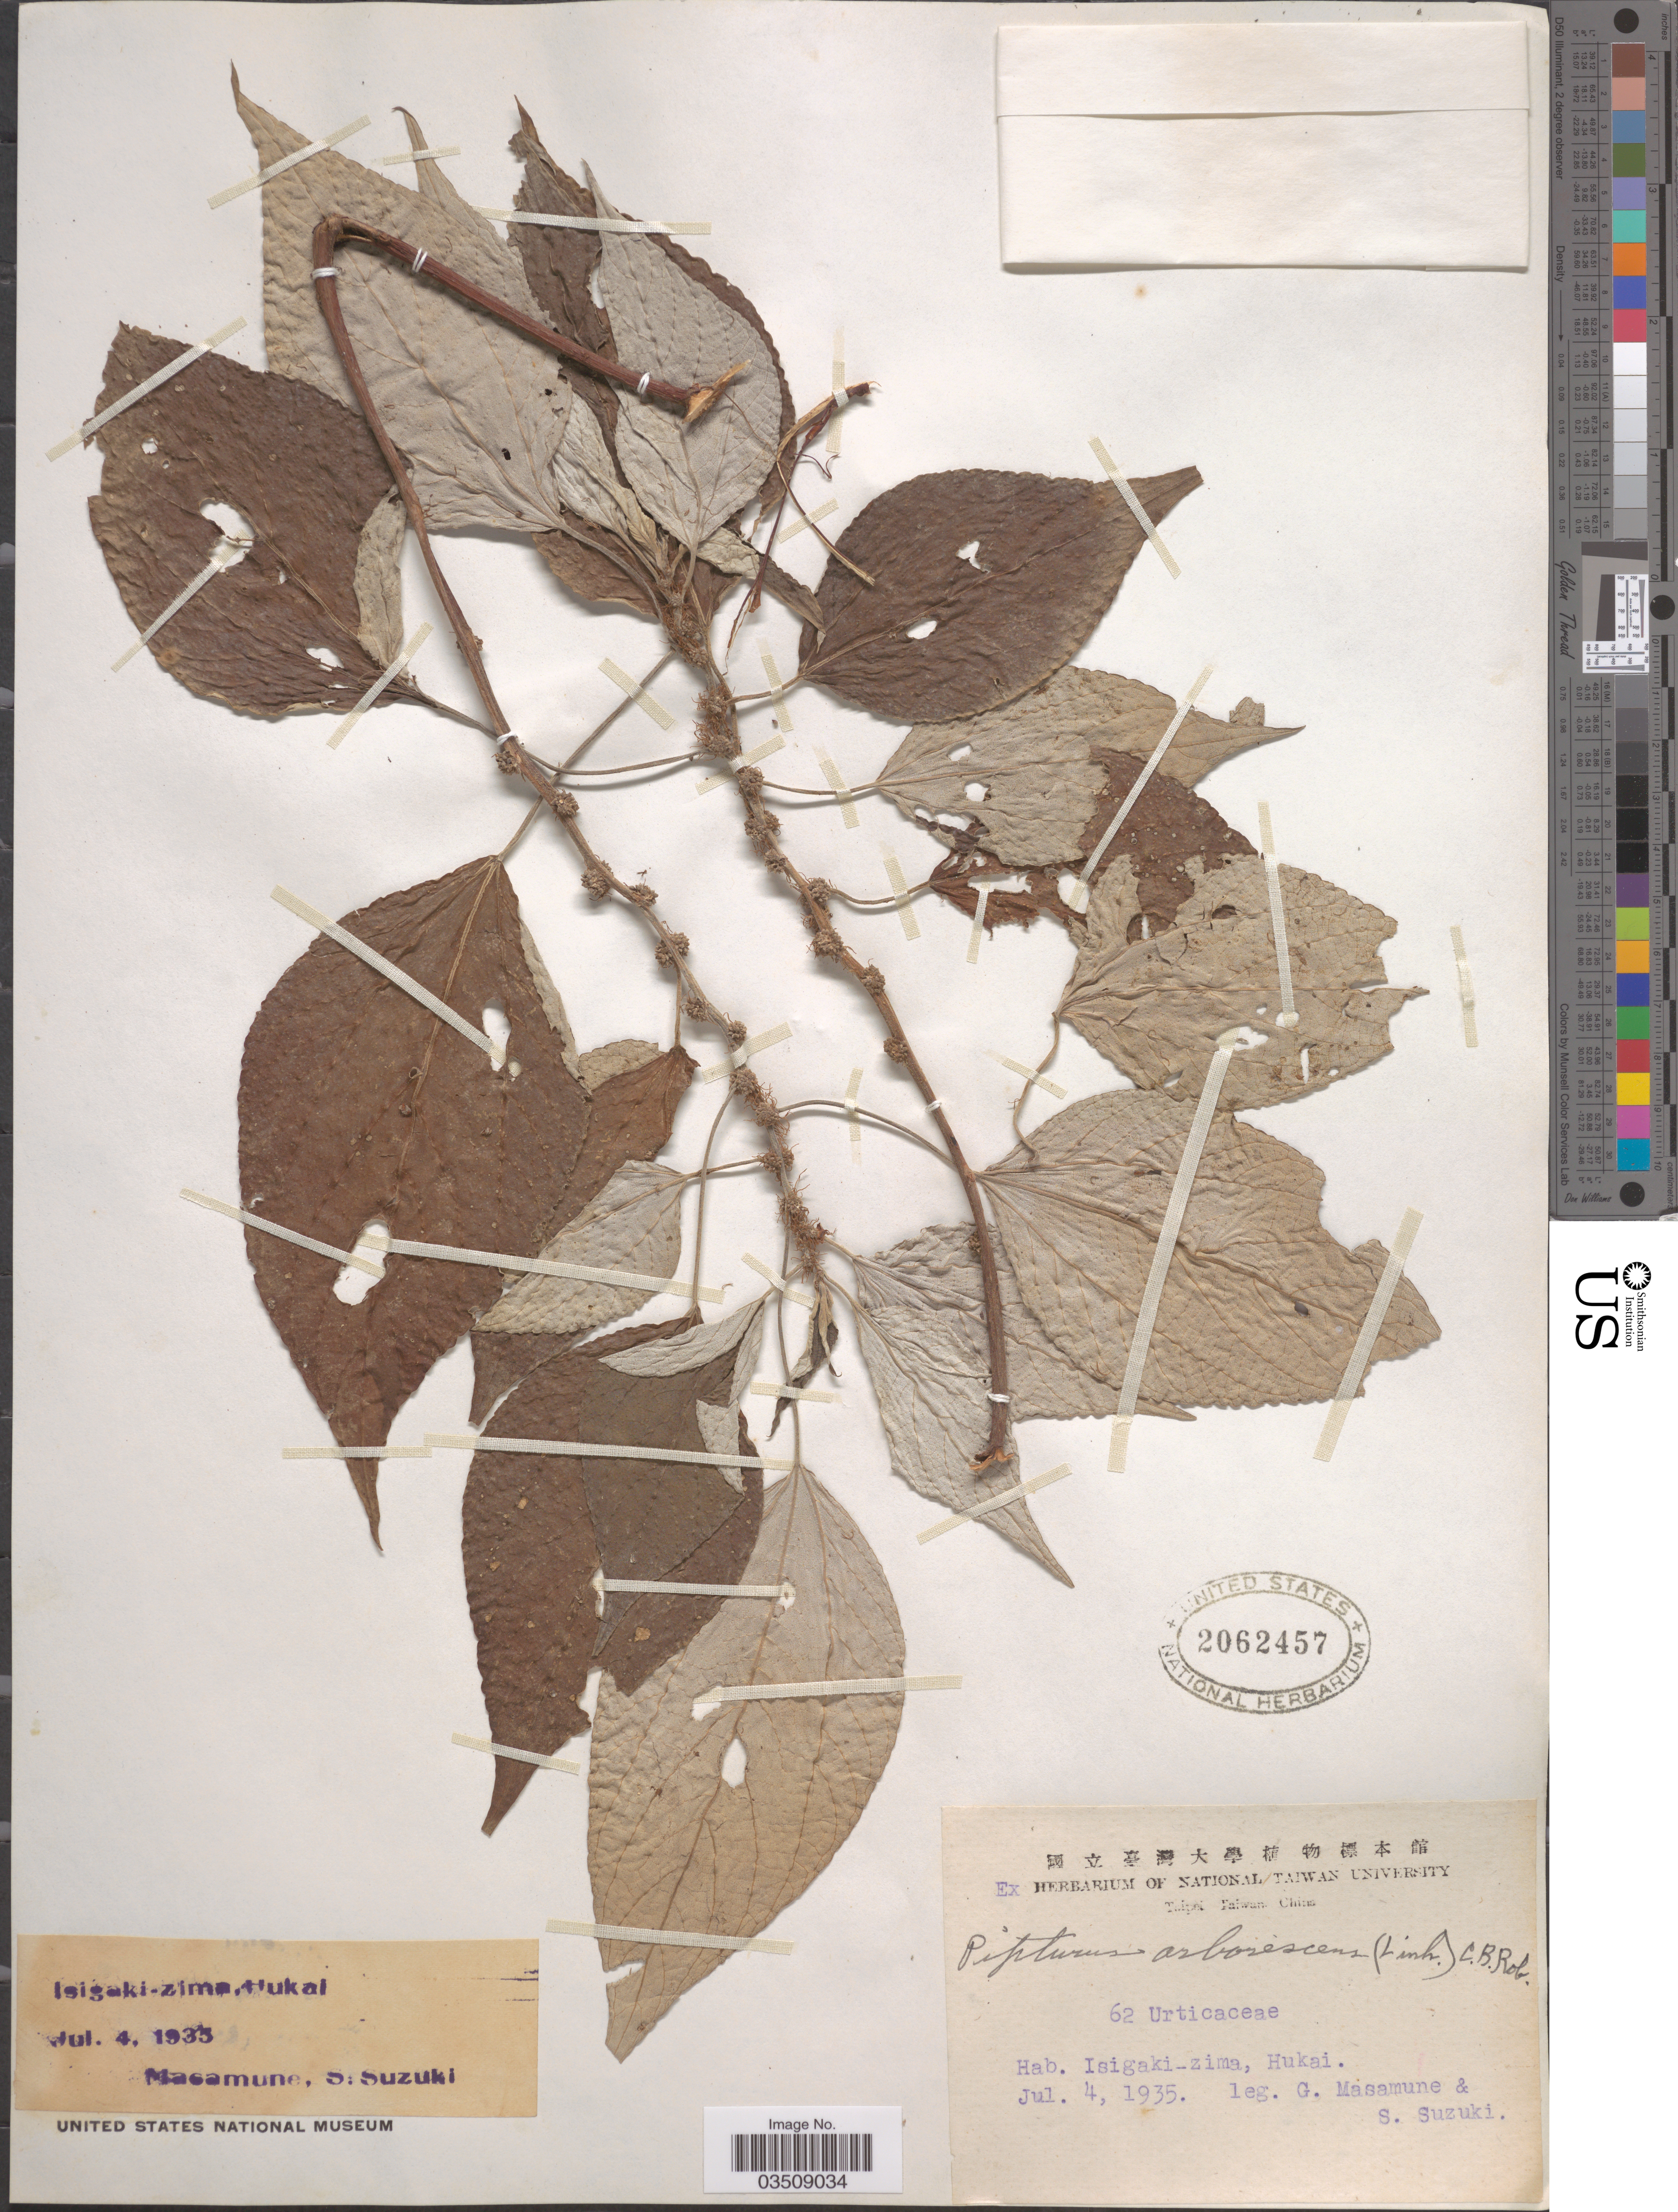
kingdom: Plantae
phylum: Tracheophyta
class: Magnoliopsida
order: Rosales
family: Urticaceae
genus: Pipturus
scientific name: Pipturus arborescens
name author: (Link) C.B. Rob.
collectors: G. Masamune & S. Suzuki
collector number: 62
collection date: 1935-07-04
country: Japan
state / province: Okinawa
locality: Isigaki-zima, Hukai.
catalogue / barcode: US 2062457